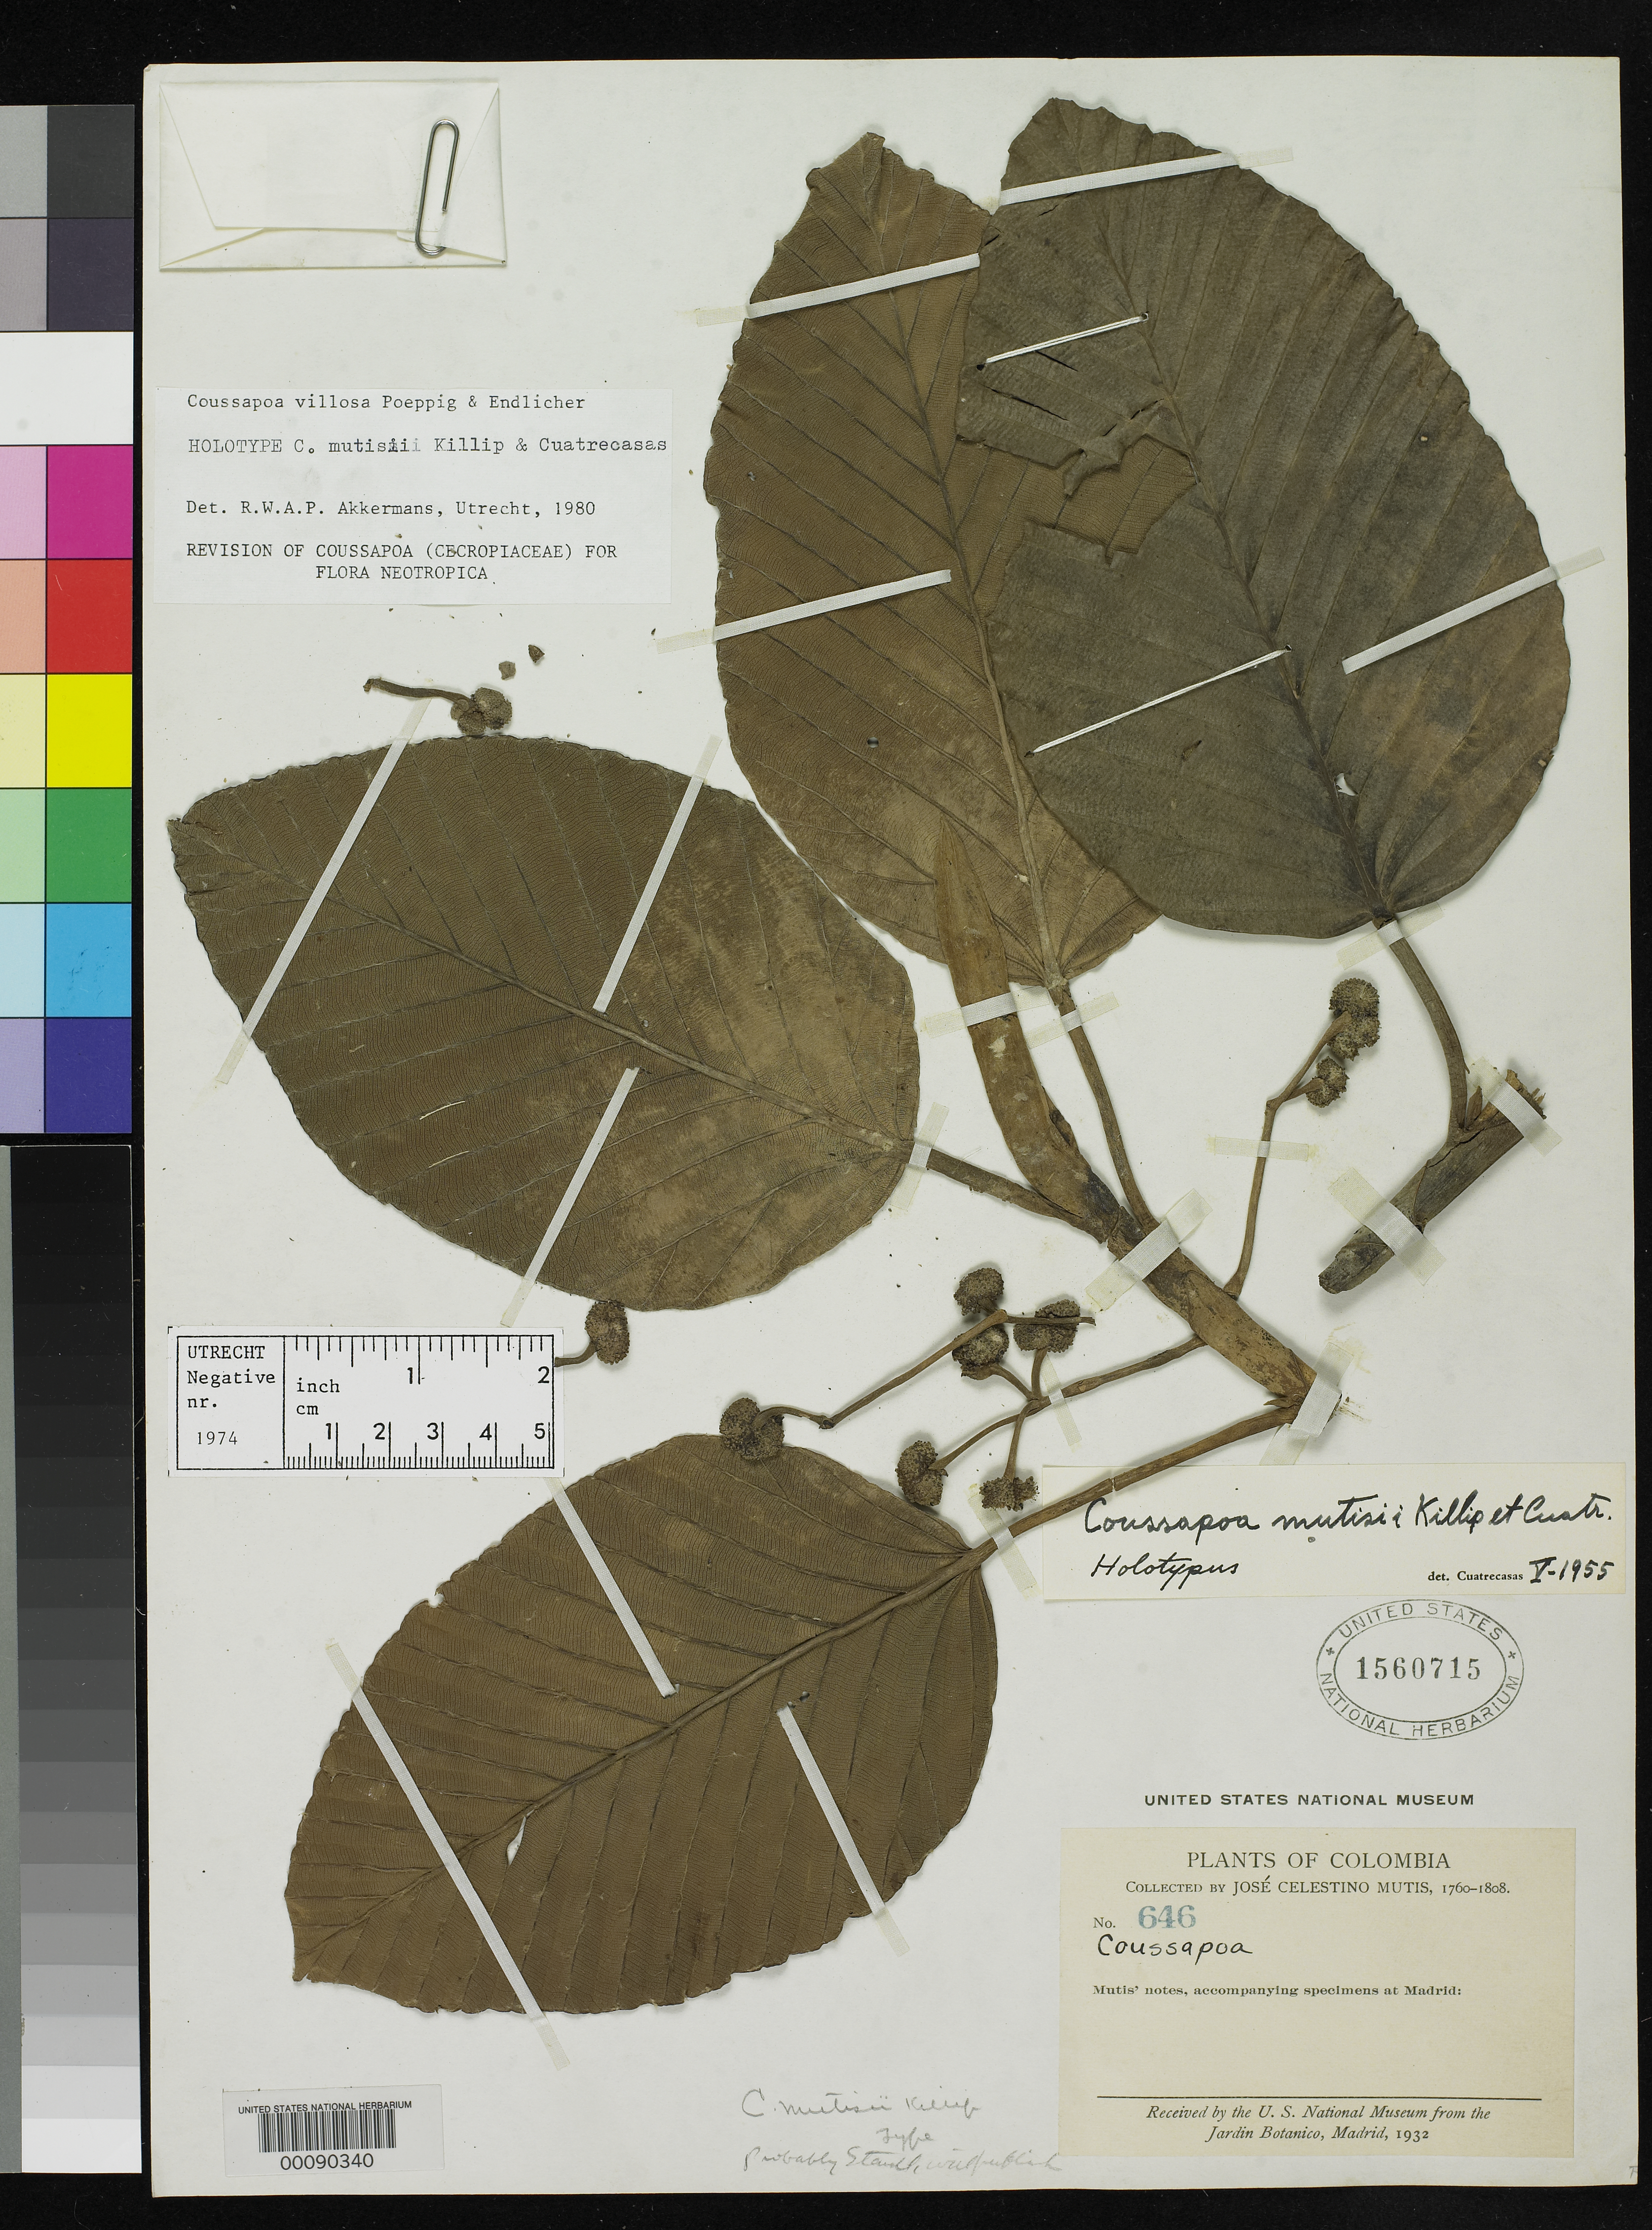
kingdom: Plantae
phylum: Tracheophyta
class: Magnoliopsida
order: Rosales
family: Urticaceae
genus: Coussapoa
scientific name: Coussapoa mutisii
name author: Killip & Cuatrec.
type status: Holotype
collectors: J. C. B. Mutis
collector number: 646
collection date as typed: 1760 to -- --- 1808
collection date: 1760/1808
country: Colombia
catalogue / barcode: US 1560715